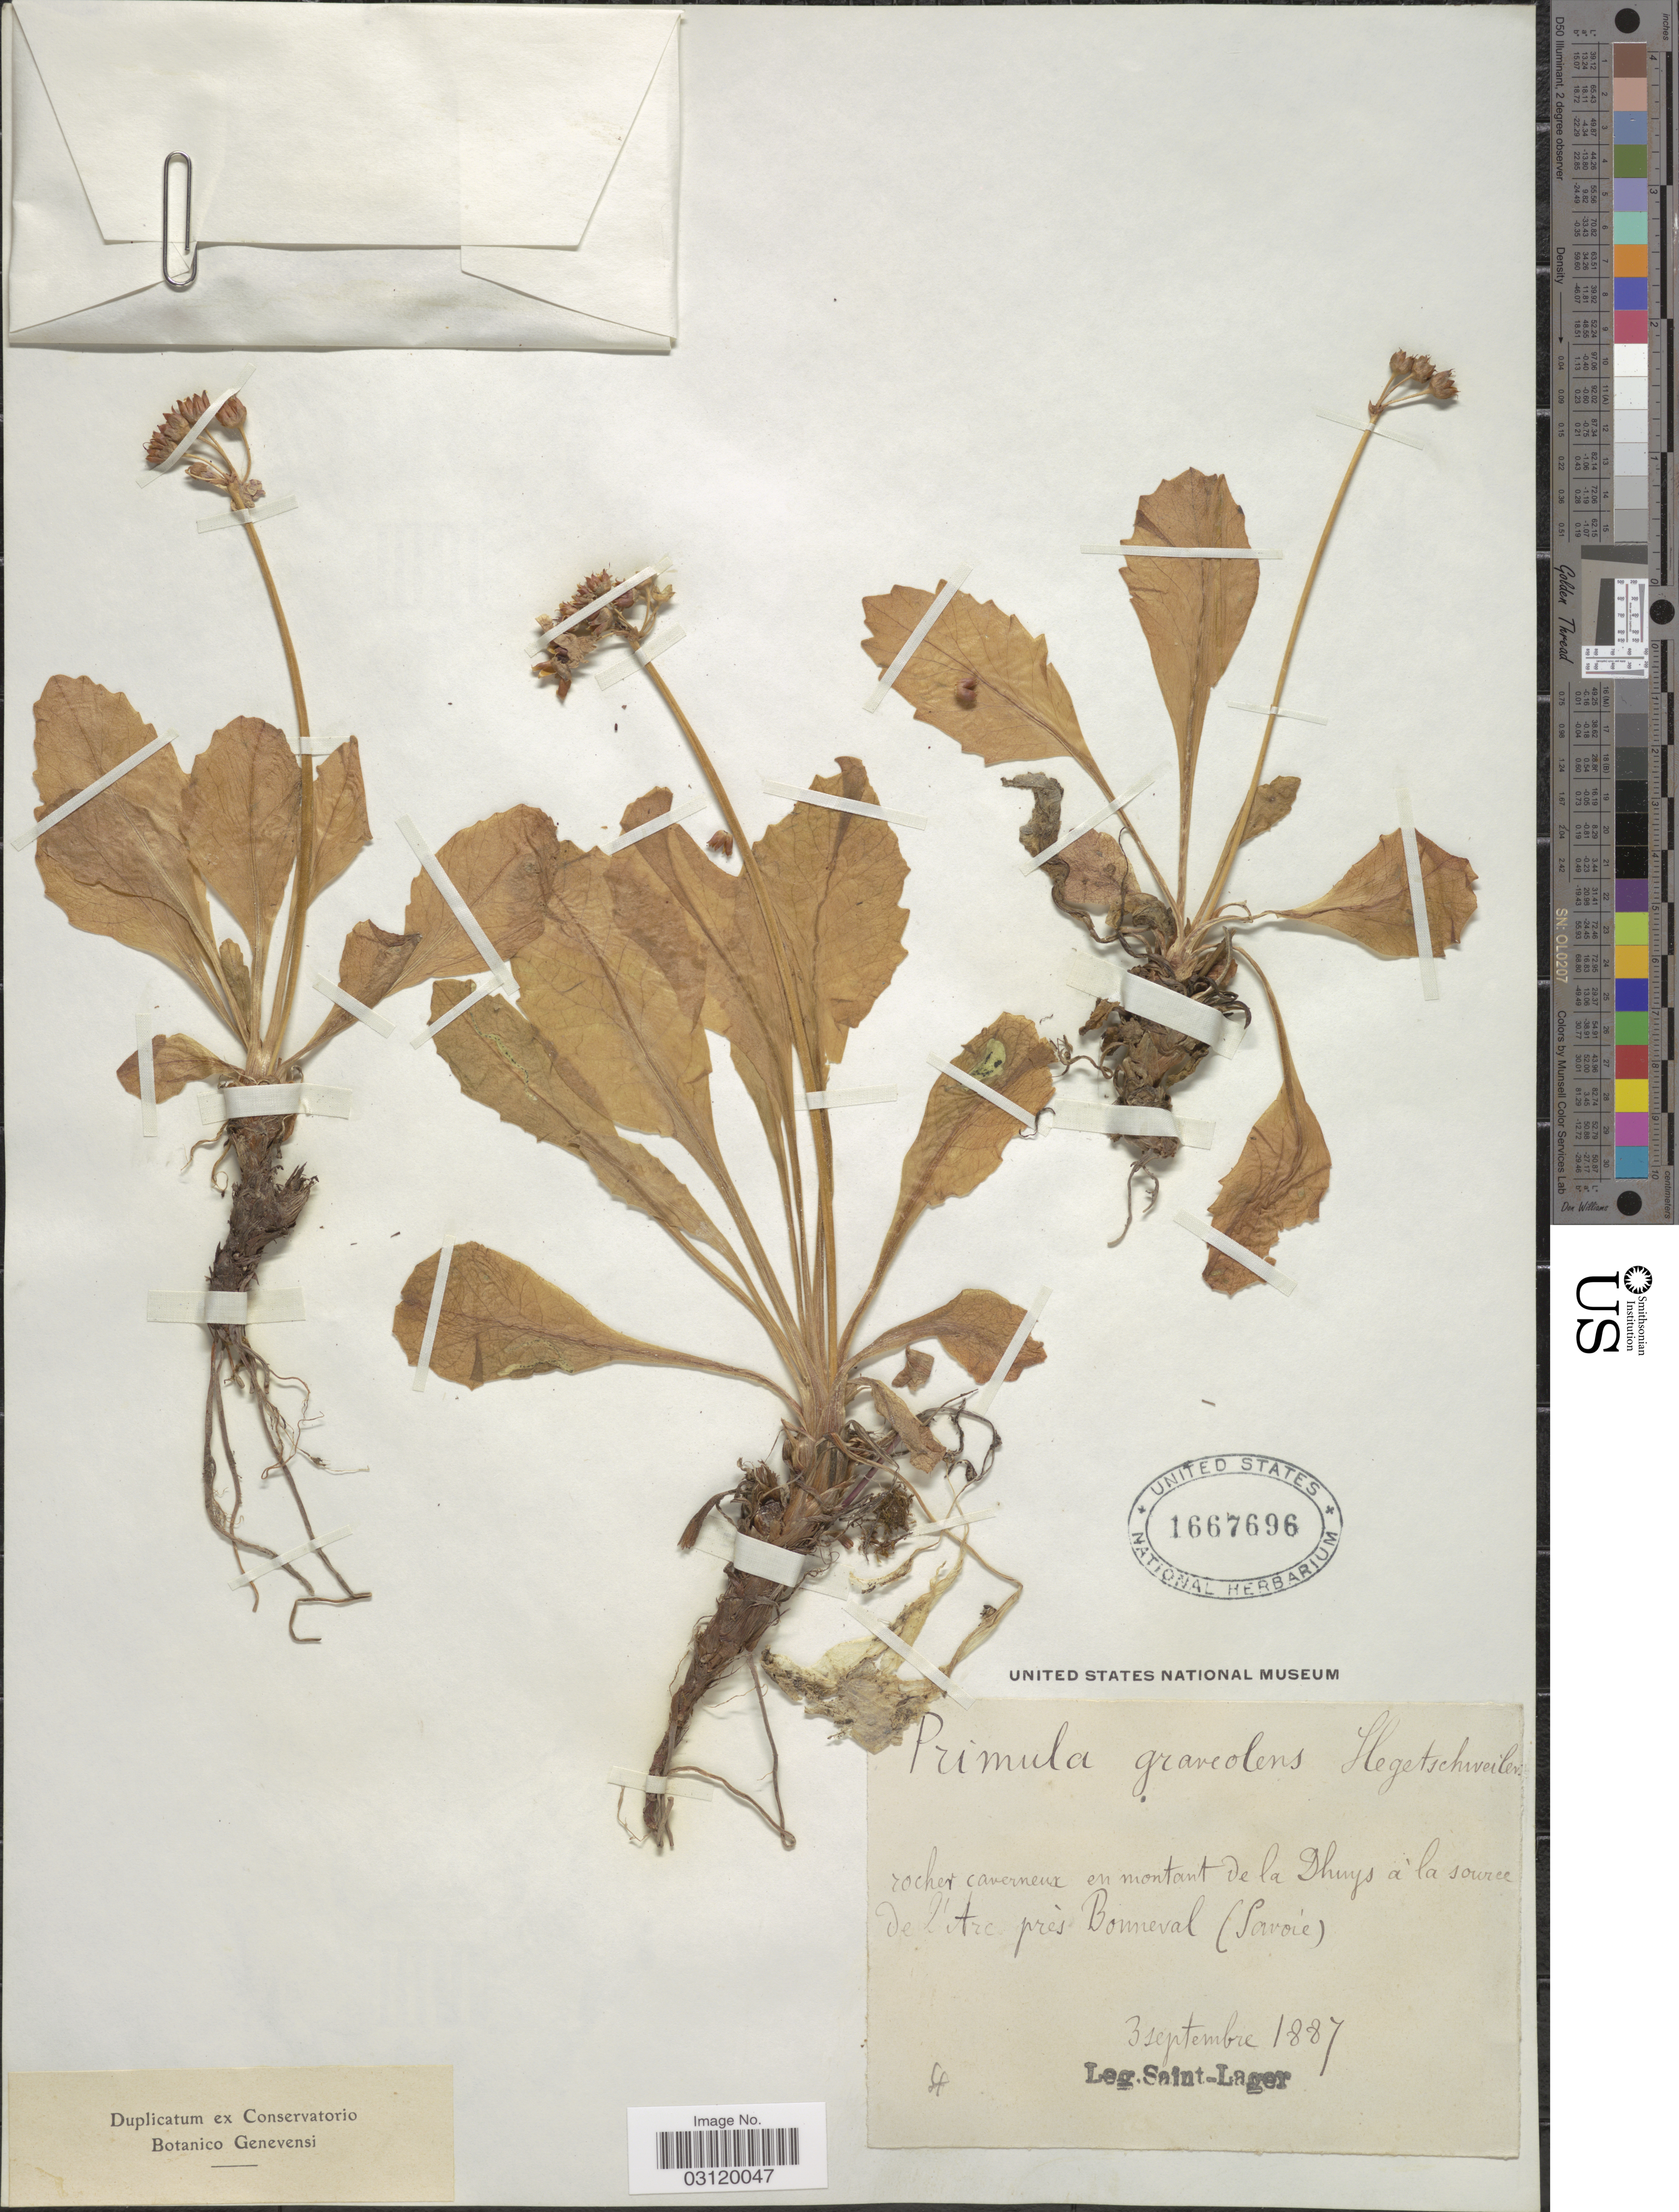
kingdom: Plantae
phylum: Tracheophyta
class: Magnoliopsida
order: Ericales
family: Primulaceae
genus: Primula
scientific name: Primula graveolens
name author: Hegetschw.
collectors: Saint-Lager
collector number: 4?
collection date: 1887-09-03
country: France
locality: Rocher caverneux en montant de la Dhuys à la source de l'itre près Bonneval (Savoie).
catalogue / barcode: US 1667696